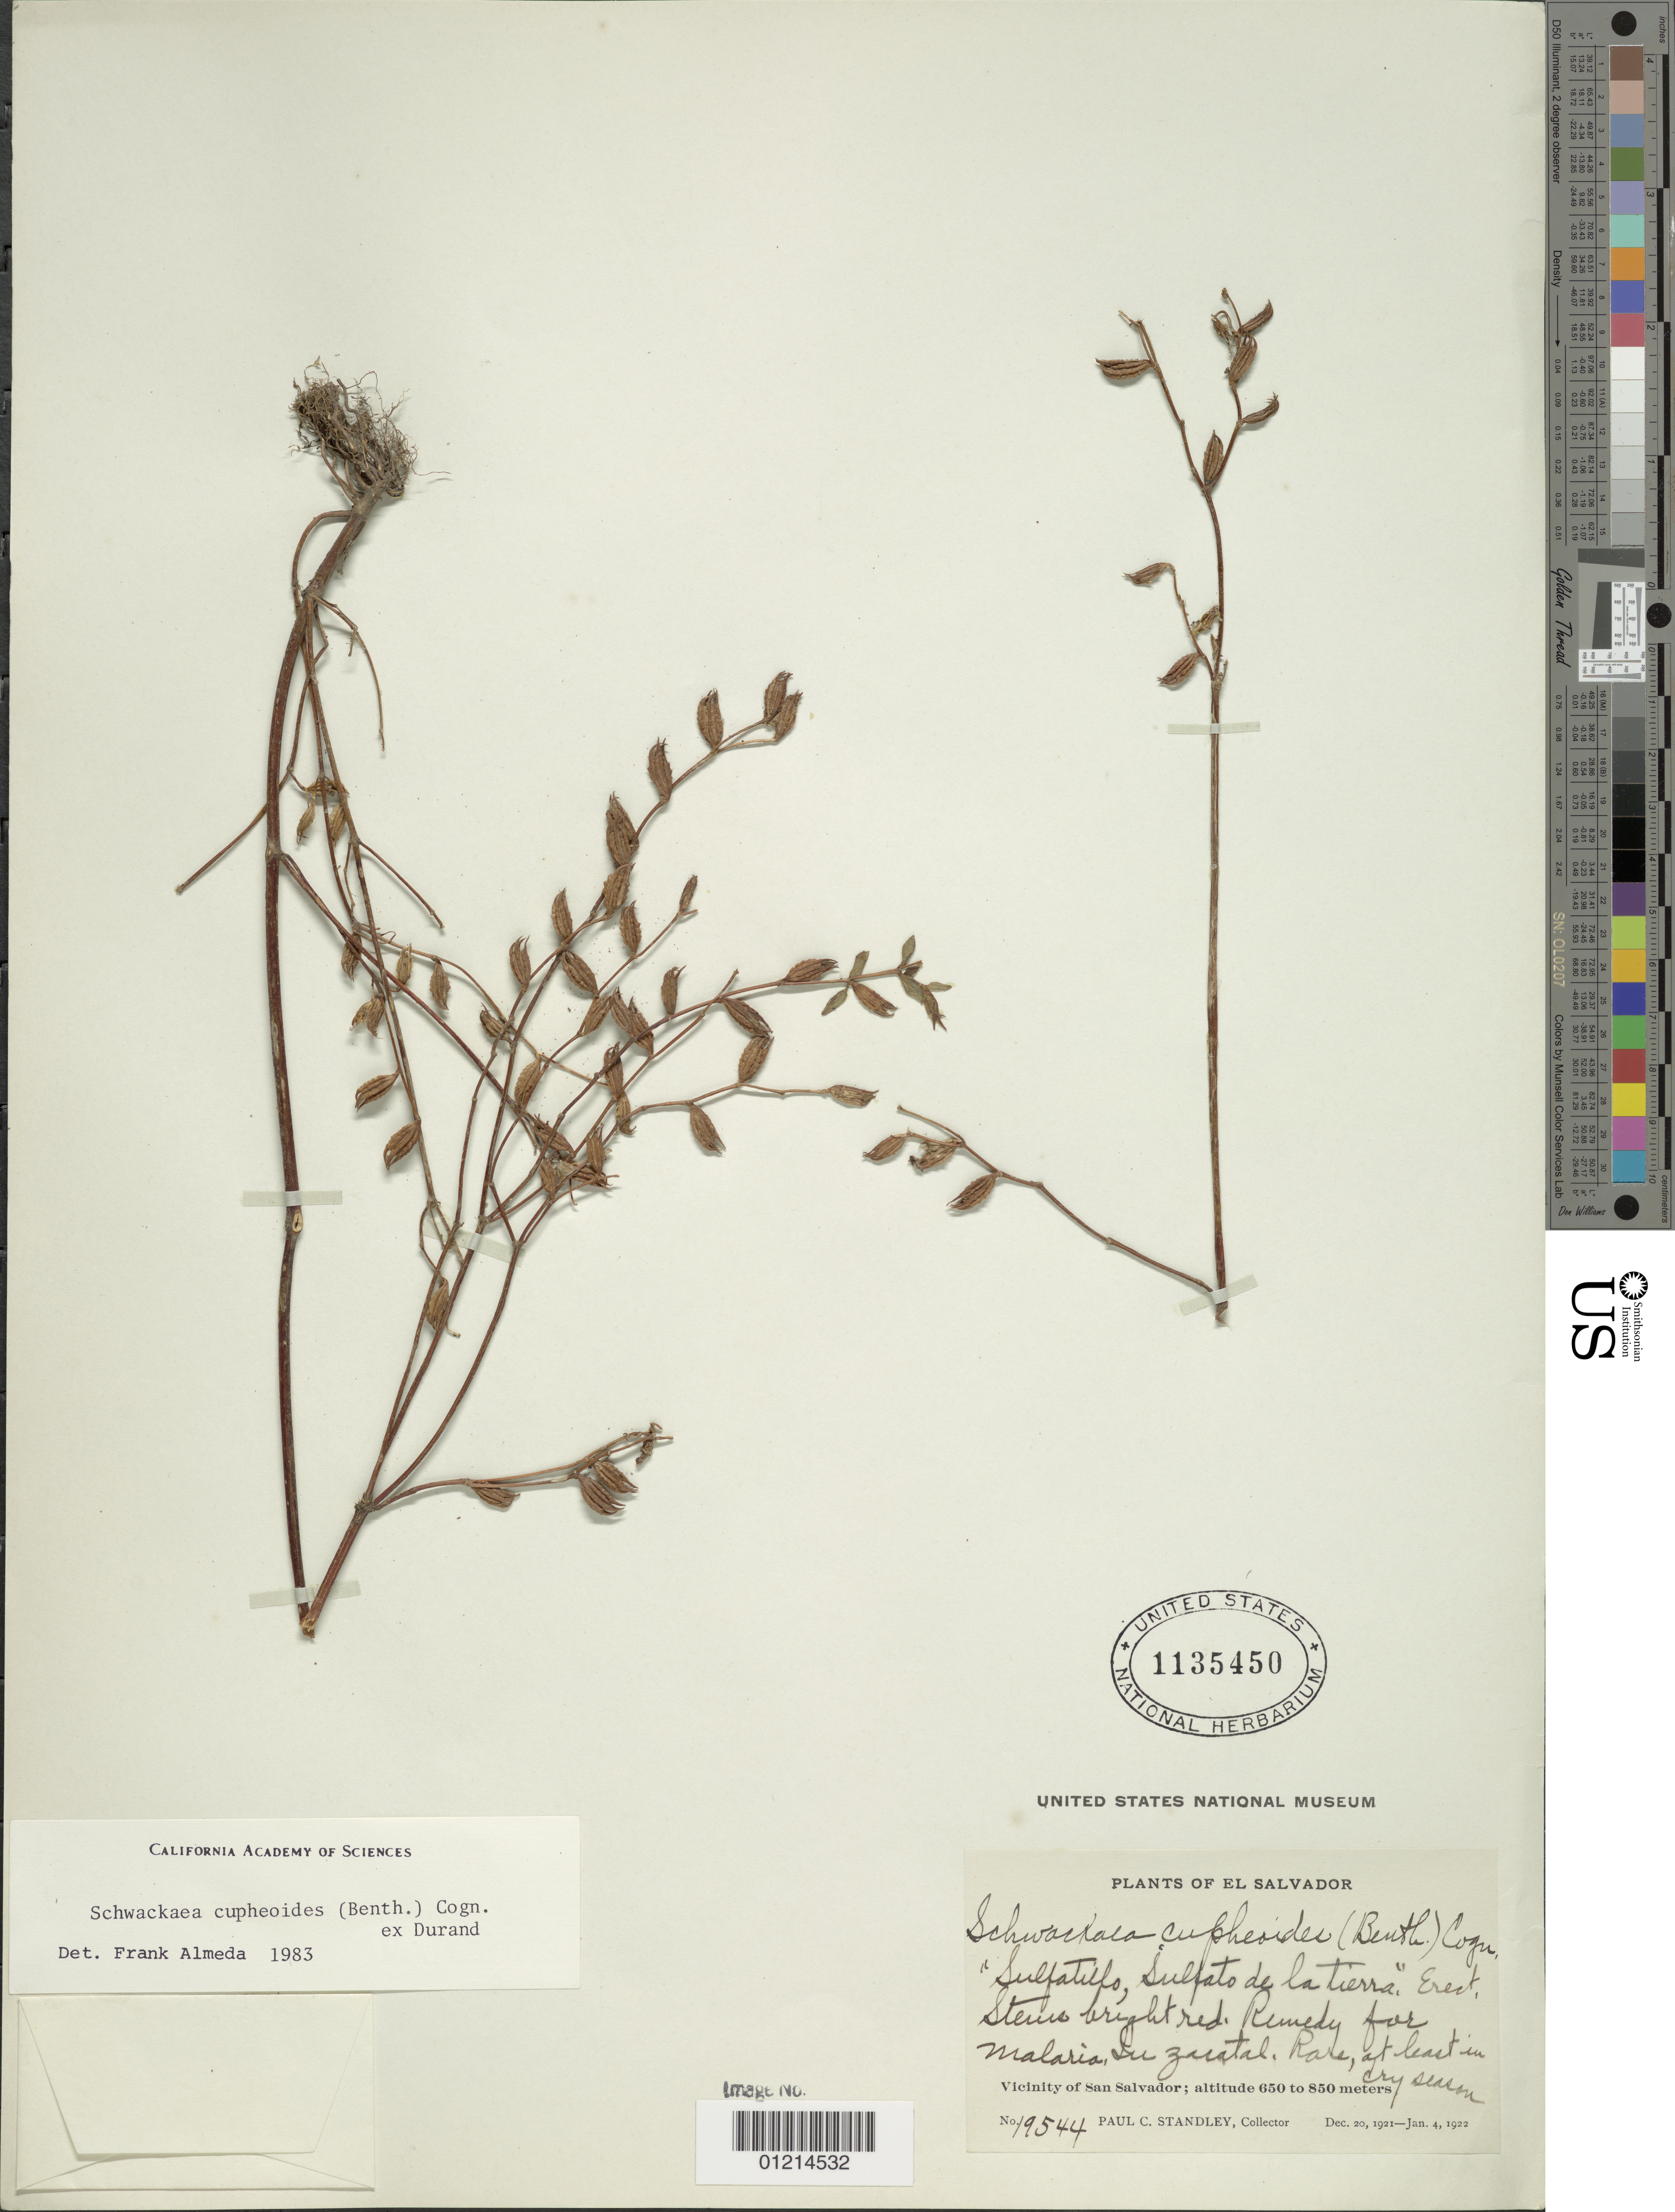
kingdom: Plantae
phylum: Tracheophyta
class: Magnoliopsida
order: Myrtales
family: Melastomataceae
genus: Schwackaea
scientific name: Schwackaea cupheoides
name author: (Benth.) Cogn.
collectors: P. C. Standley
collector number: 19544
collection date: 1921-12-20/1922-01-04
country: El Salvador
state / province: San Salvador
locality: Vicinity of San Salvador.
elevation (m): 650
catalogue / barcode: US 1135450